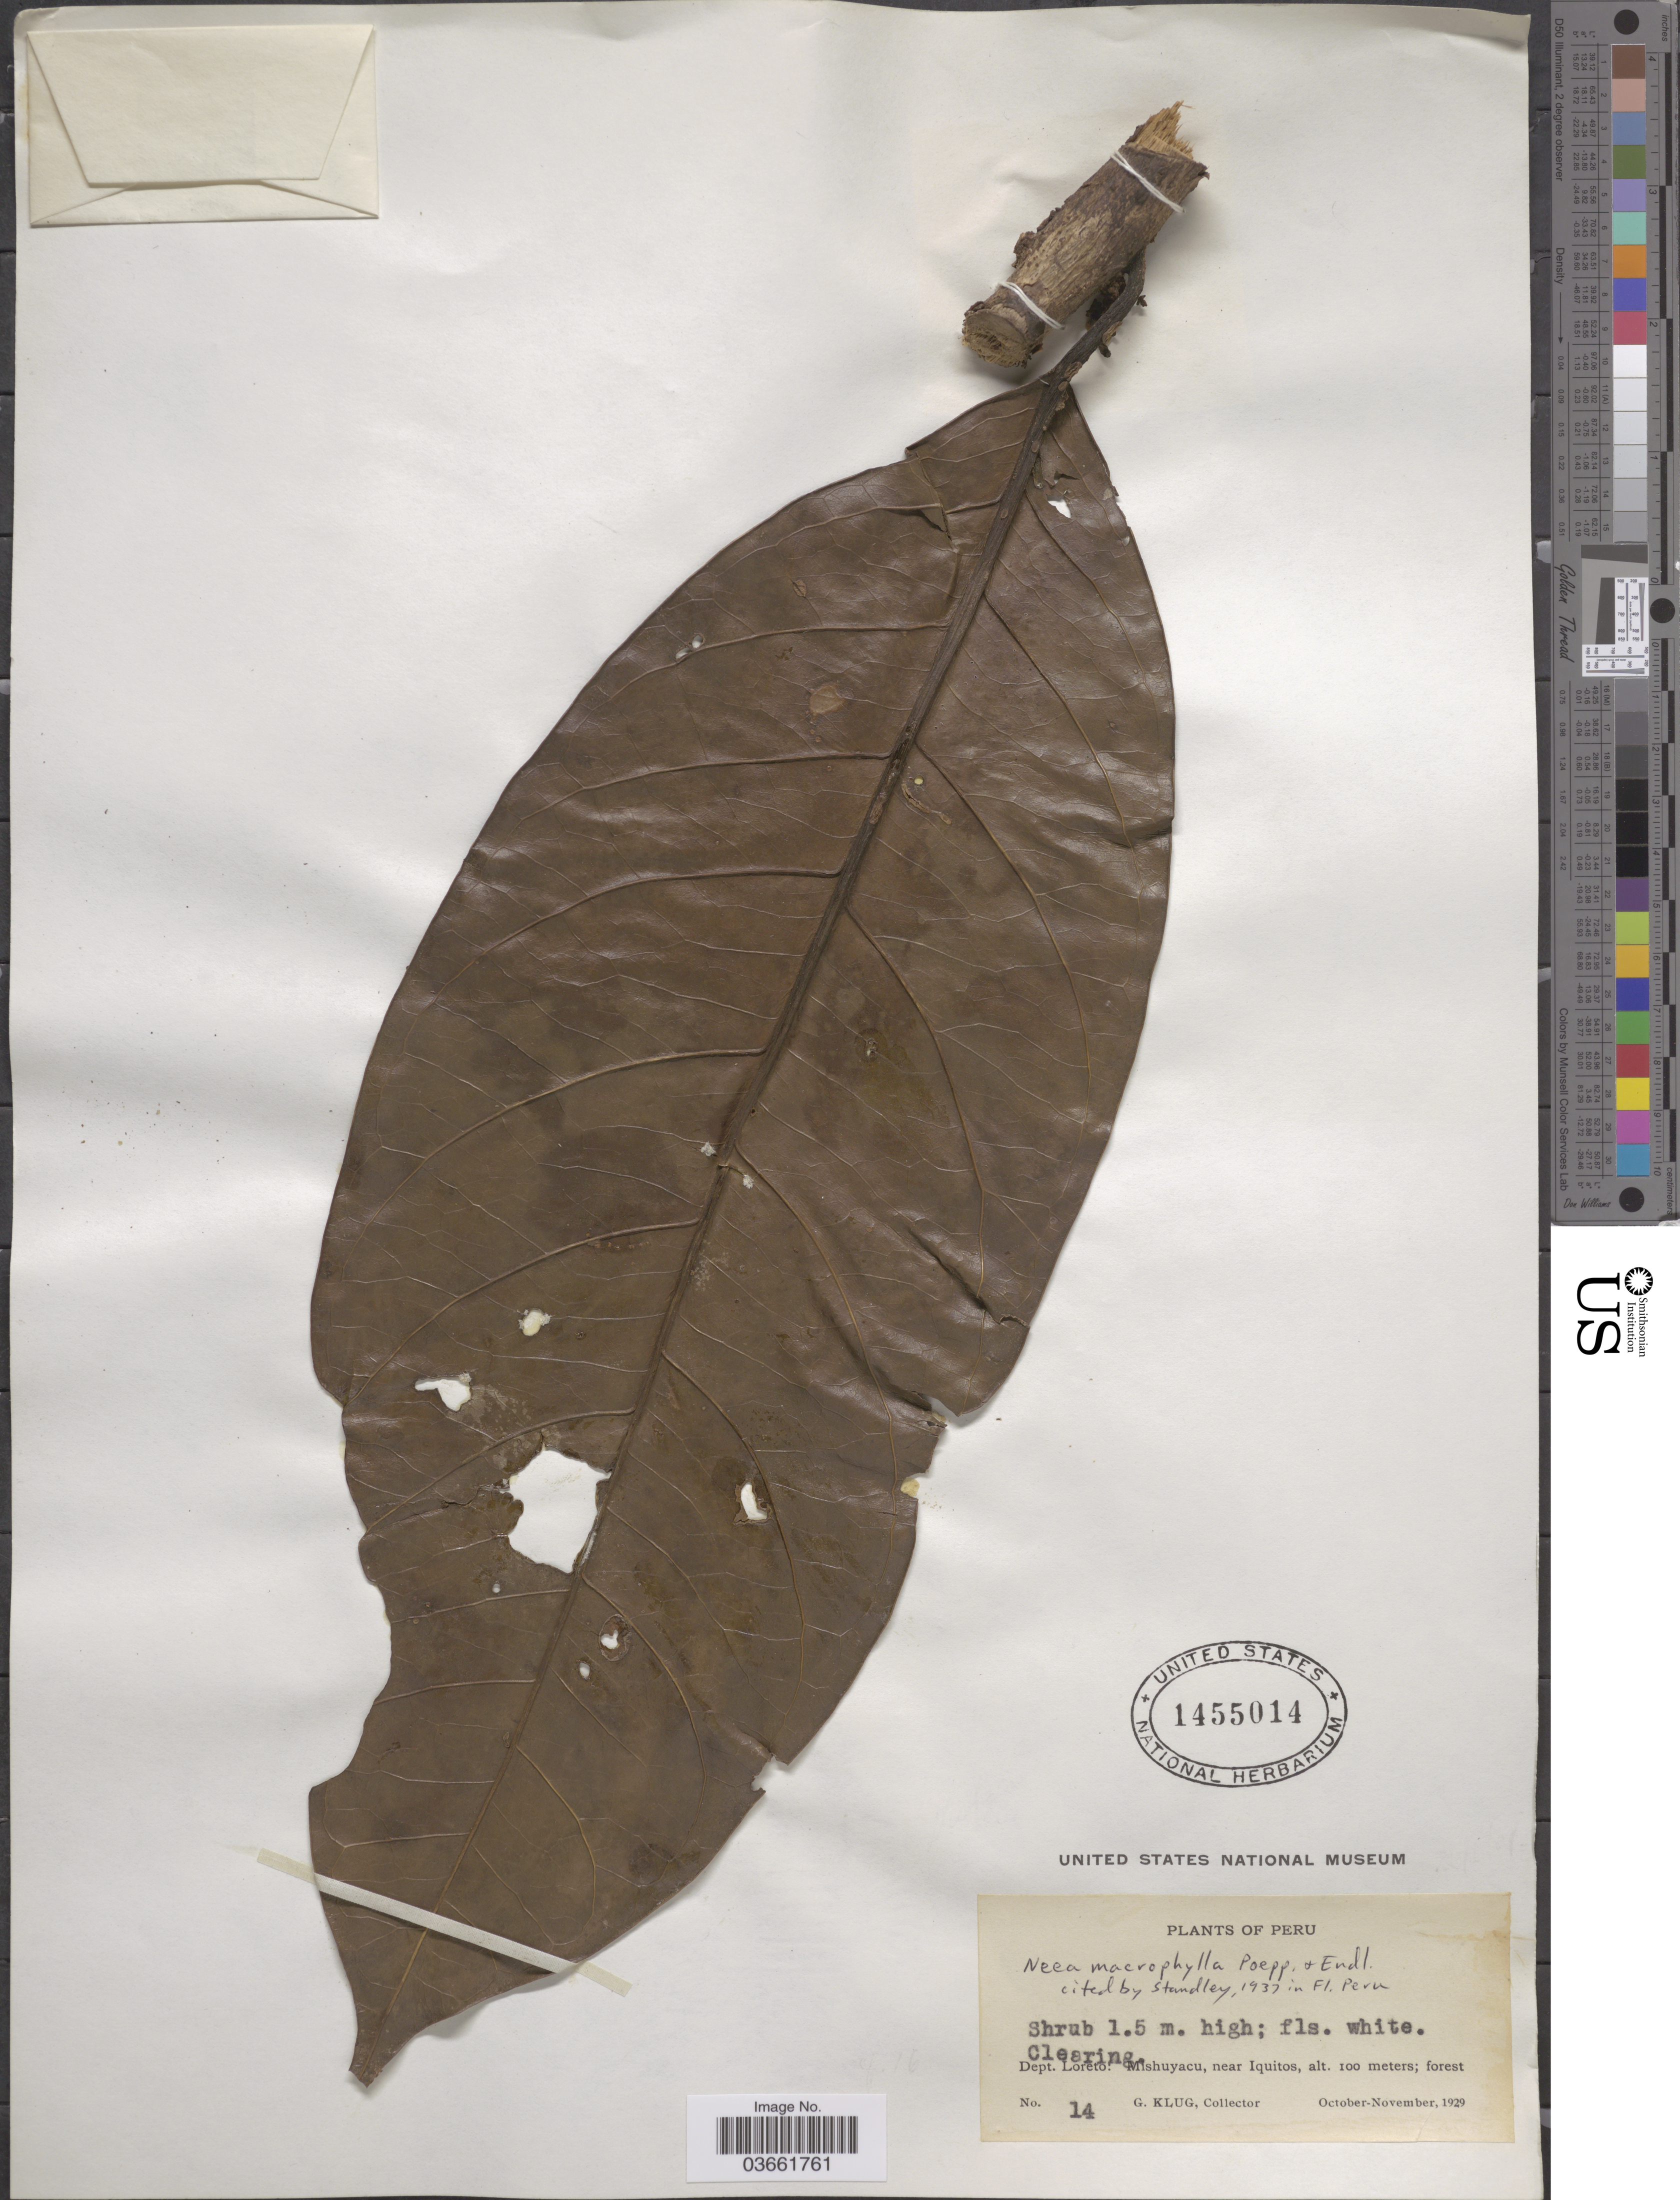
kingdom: Plantae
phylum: Tracheophyta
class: Magnoliopsida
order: Caryophyllales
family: Nyctaginaceae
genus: Neea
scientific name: Neea macrophylla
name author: Britton ex Rusby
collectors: G. Klug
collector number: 14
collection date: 1929-10/1929-11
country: Peru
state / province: Loreto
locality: Dept. Loreto: Mishuyacu, near Iquitos.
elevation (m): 100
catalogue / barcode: US 1455014